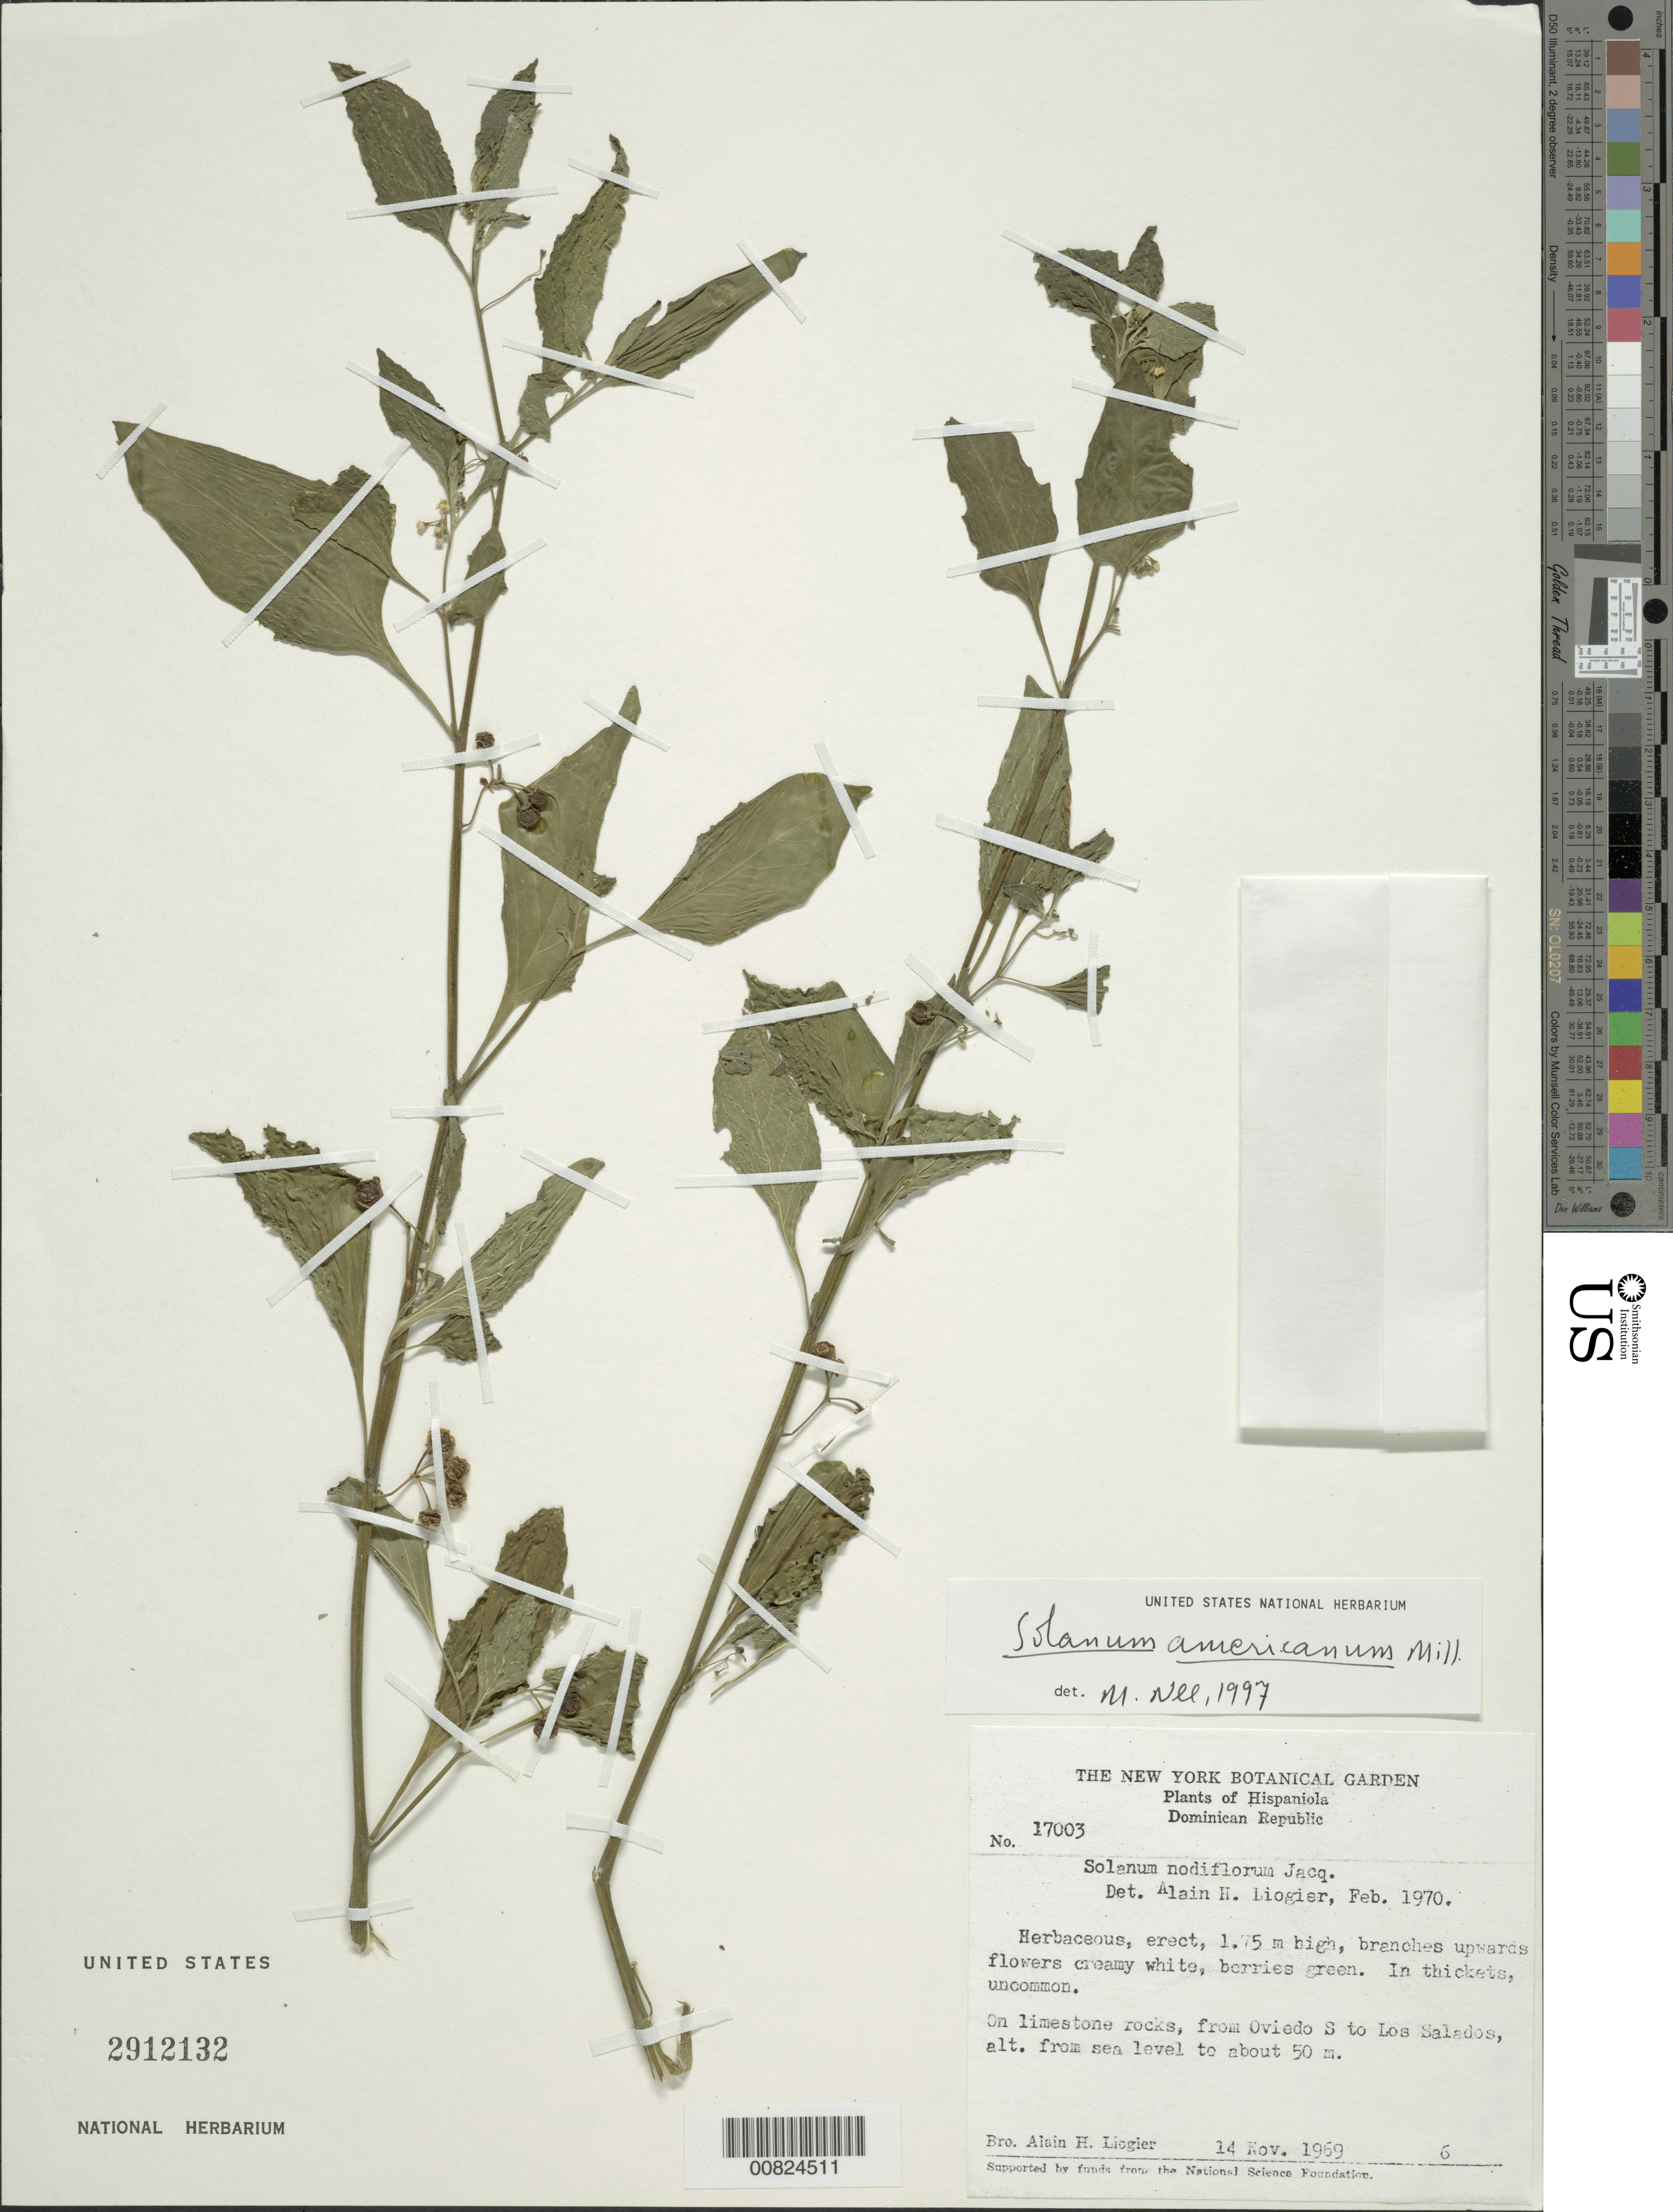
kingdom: Plantae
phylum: Tracheophyta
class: Magnoliopsida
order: Solanales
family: Solanaceae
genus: Solanum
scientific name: Solanum americanum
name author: Mill.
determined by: Nee, Michael H.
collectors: A. H. Liogier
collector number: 17003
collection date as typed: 14 Nov 1969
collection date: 1969-11-14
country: Dominican Republic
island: Hispaniola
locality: From Oviedo S to Los Salados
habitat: In thickets on limestone rocks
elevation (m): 0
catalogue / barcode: US 2912132